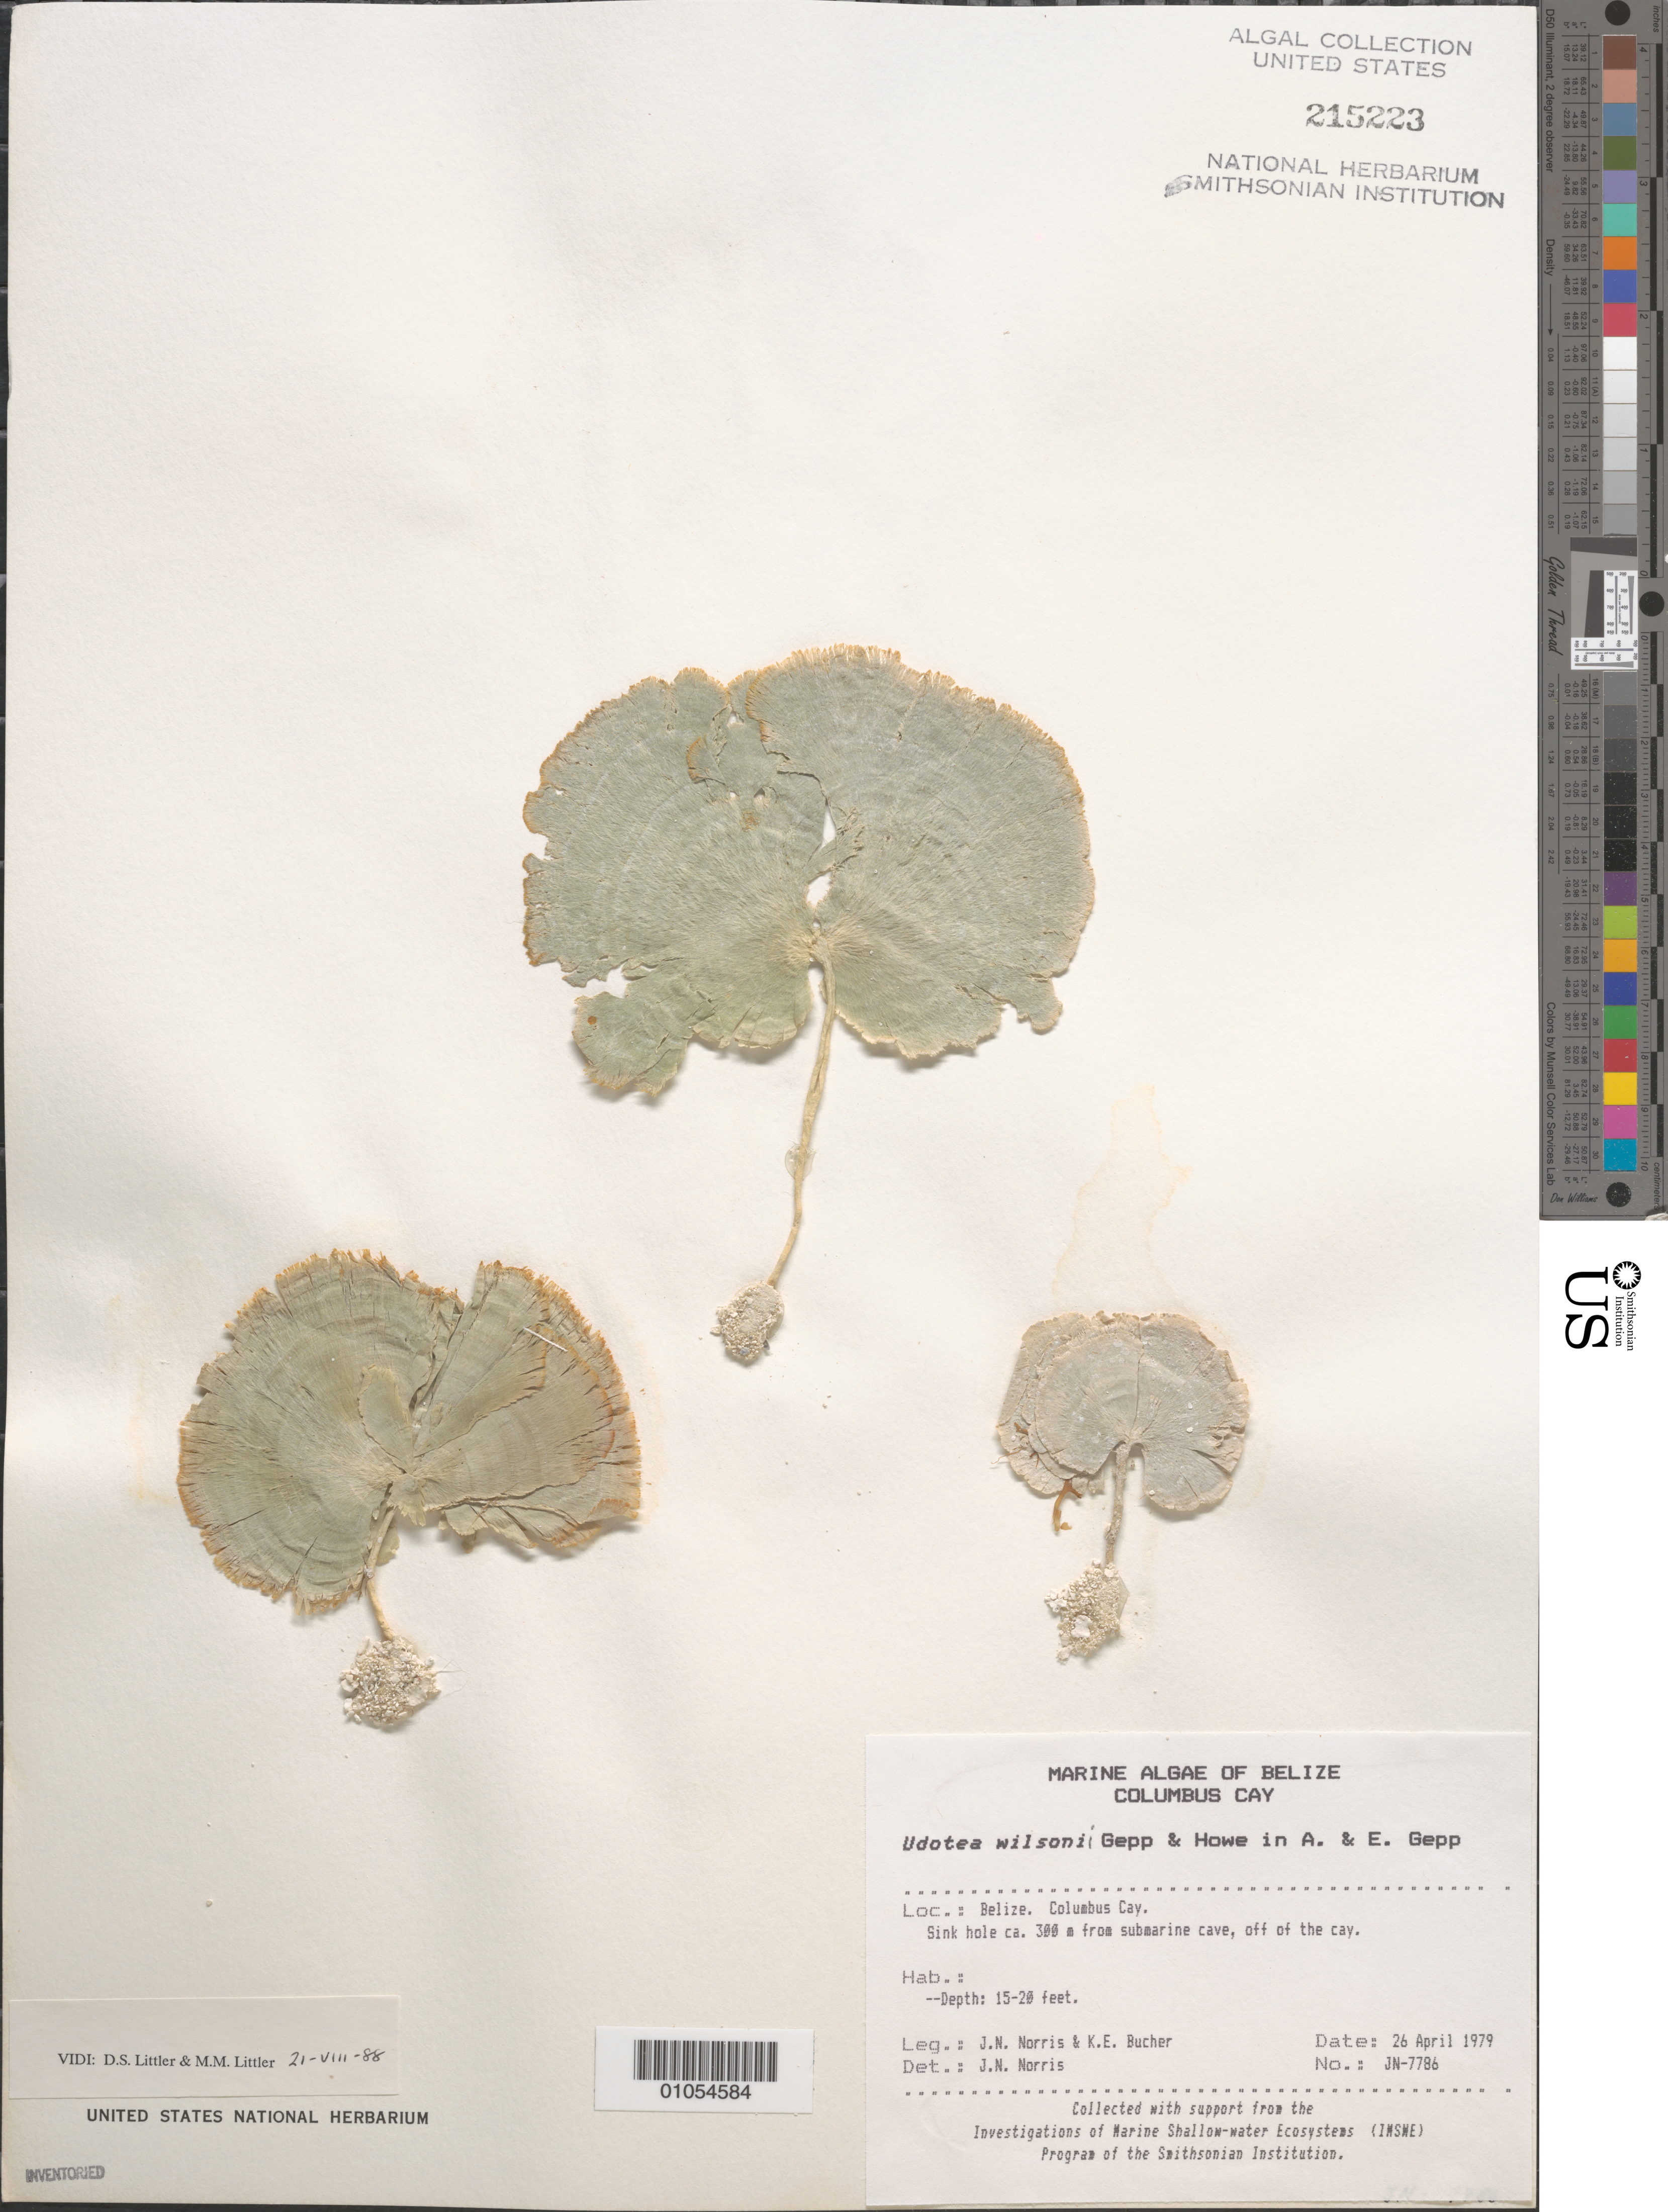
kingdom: Plantae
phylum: Chlorophyta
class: Ulvophyceae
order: Bryopsidales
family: Udoteaceae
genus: Udotea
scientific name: Udotea wilsonii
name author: A. Gepp et al. in A. Gepp & E. Gepp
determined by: Norris, James N.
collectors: J. N. Norris & K. E. Bucher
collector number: JN-7786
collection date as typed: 26 Apr 1979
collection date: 1979-04-26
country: Belize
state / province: Stann Creek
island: Columbus Cay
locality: Sink hole ca. 300 m from submarine cave, off of the cay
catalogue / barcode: US 215223